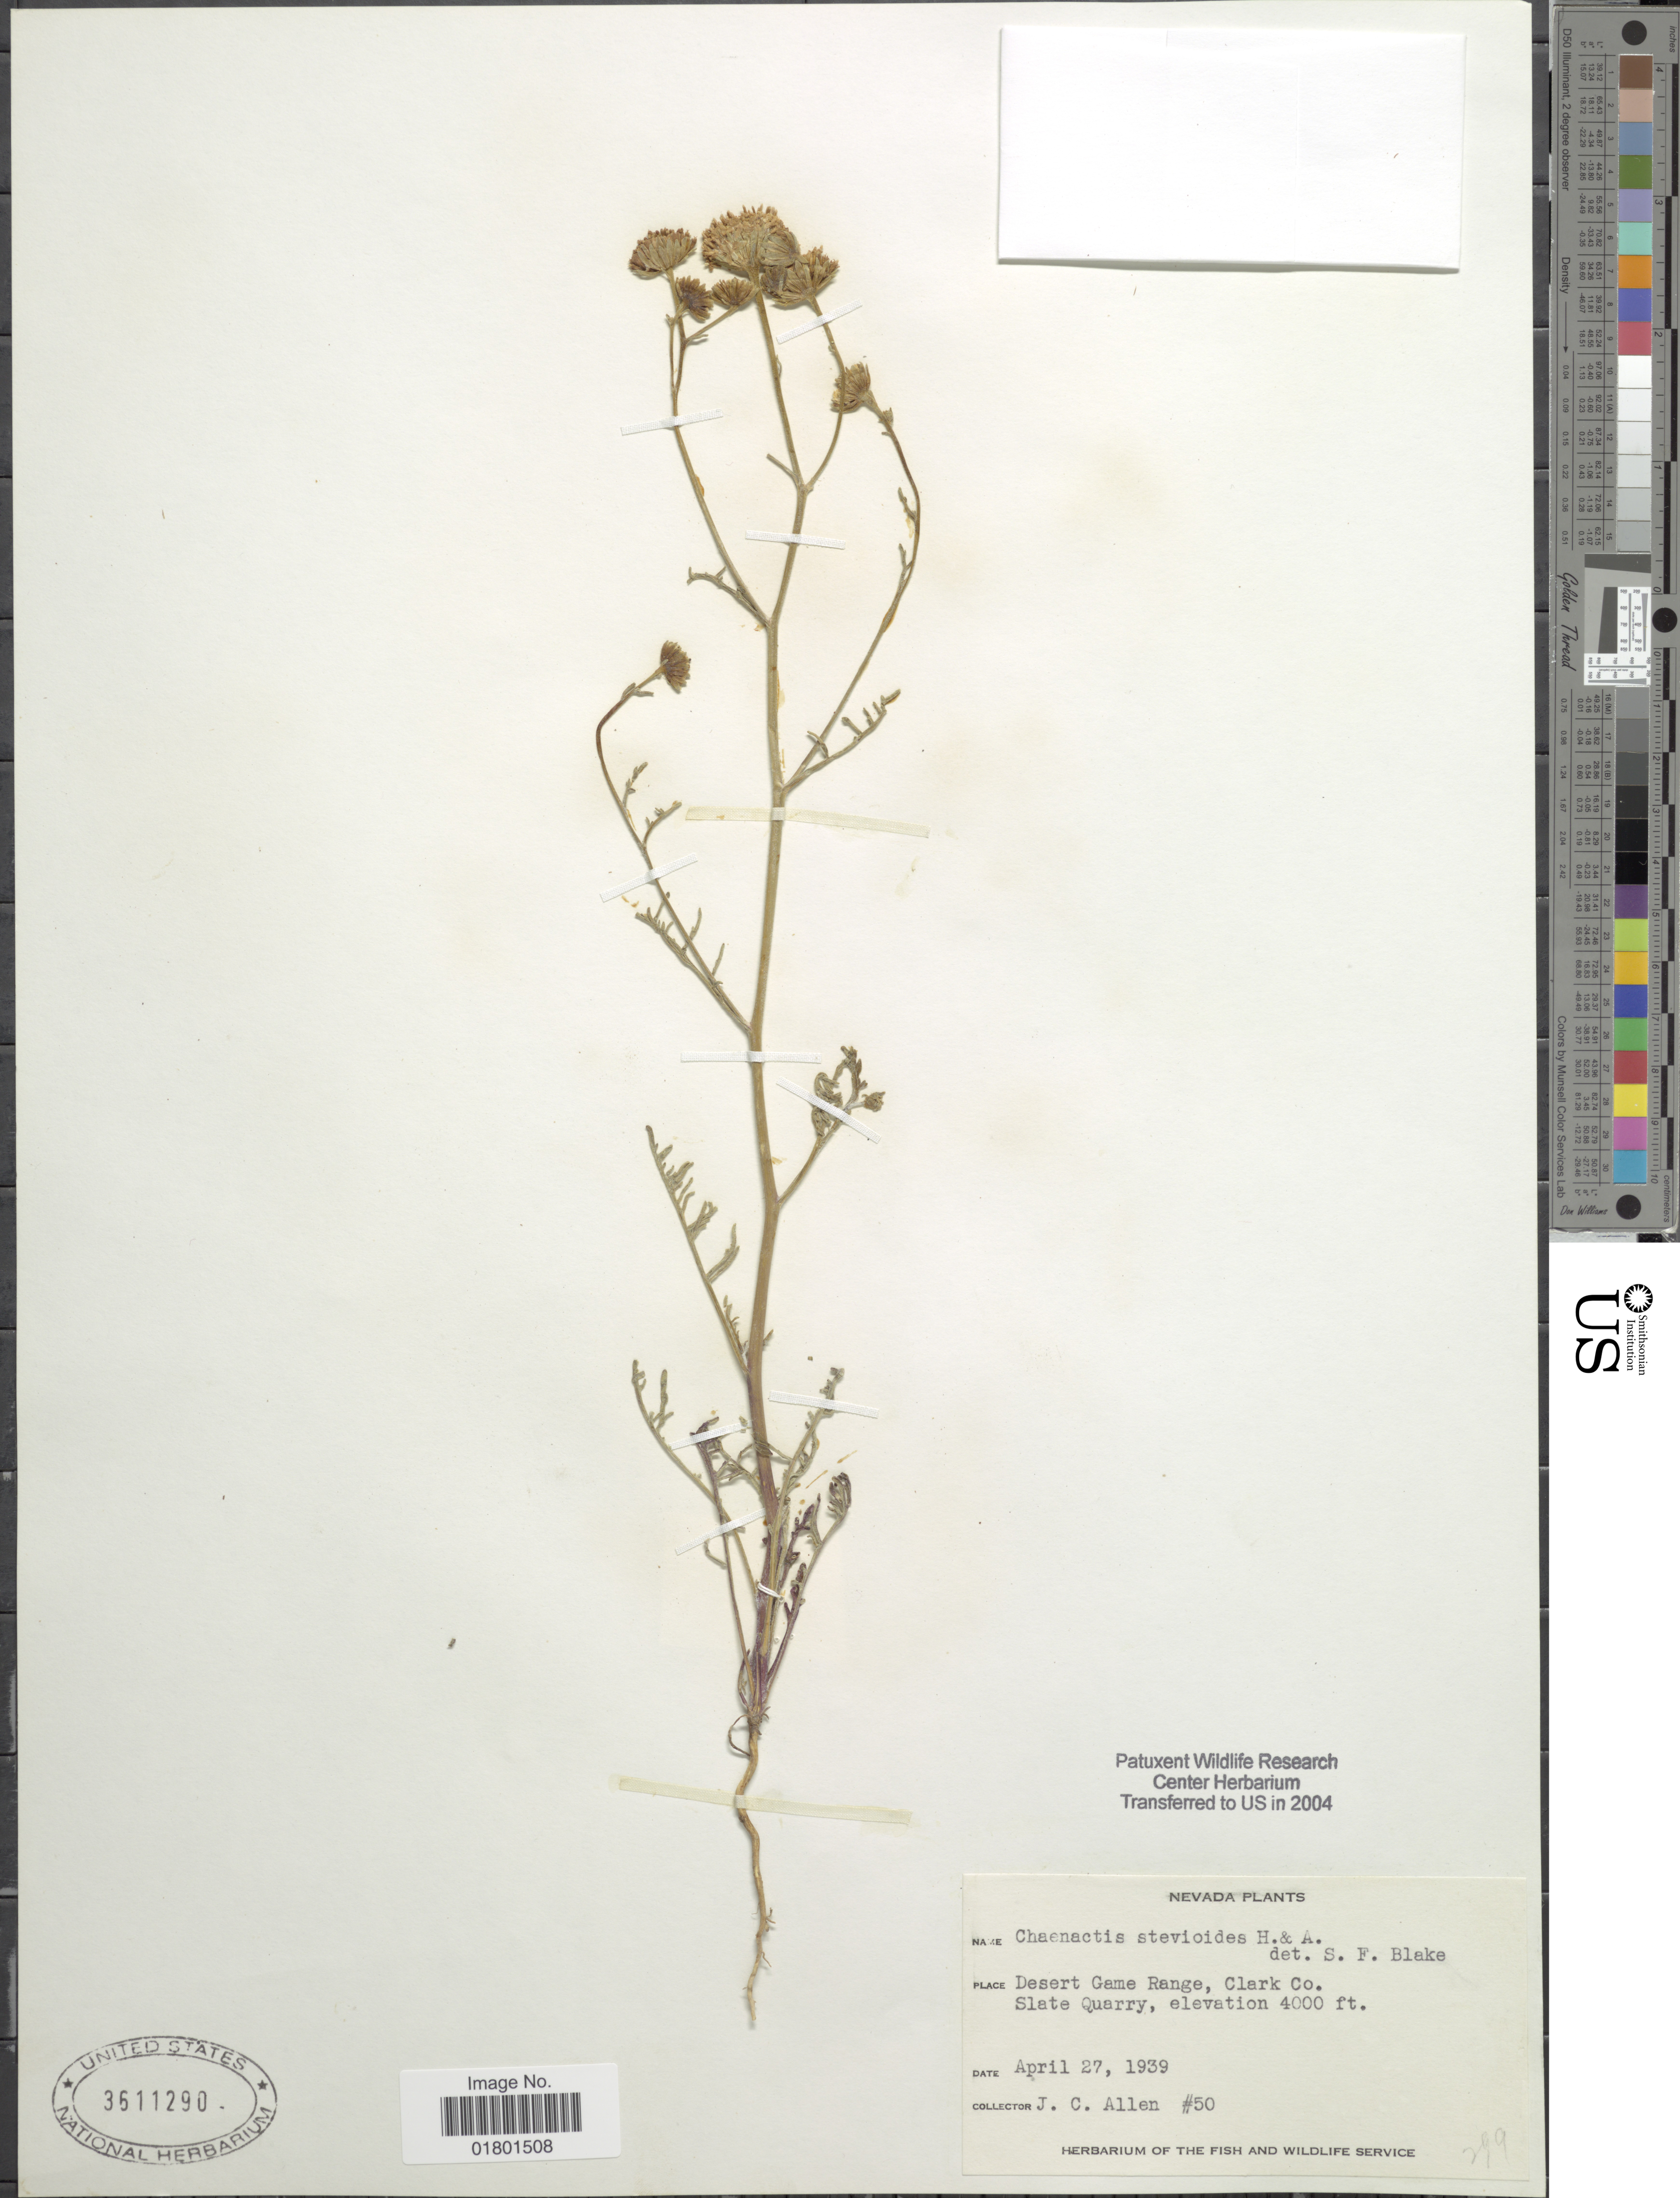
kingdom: Plantae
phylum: Tracheophyta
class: Magnoliopsida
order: Asterales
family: Asteraceae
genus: Chaenactis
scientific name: Chaenactis stevioides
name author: Hook. & Arn.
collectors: J. C. Allen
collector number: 50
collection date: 1939-04-27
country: United States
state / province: Nevada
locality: Desert Game Range, Clark Co., Slate Quarry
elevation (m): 1219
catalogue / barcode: US 3511290